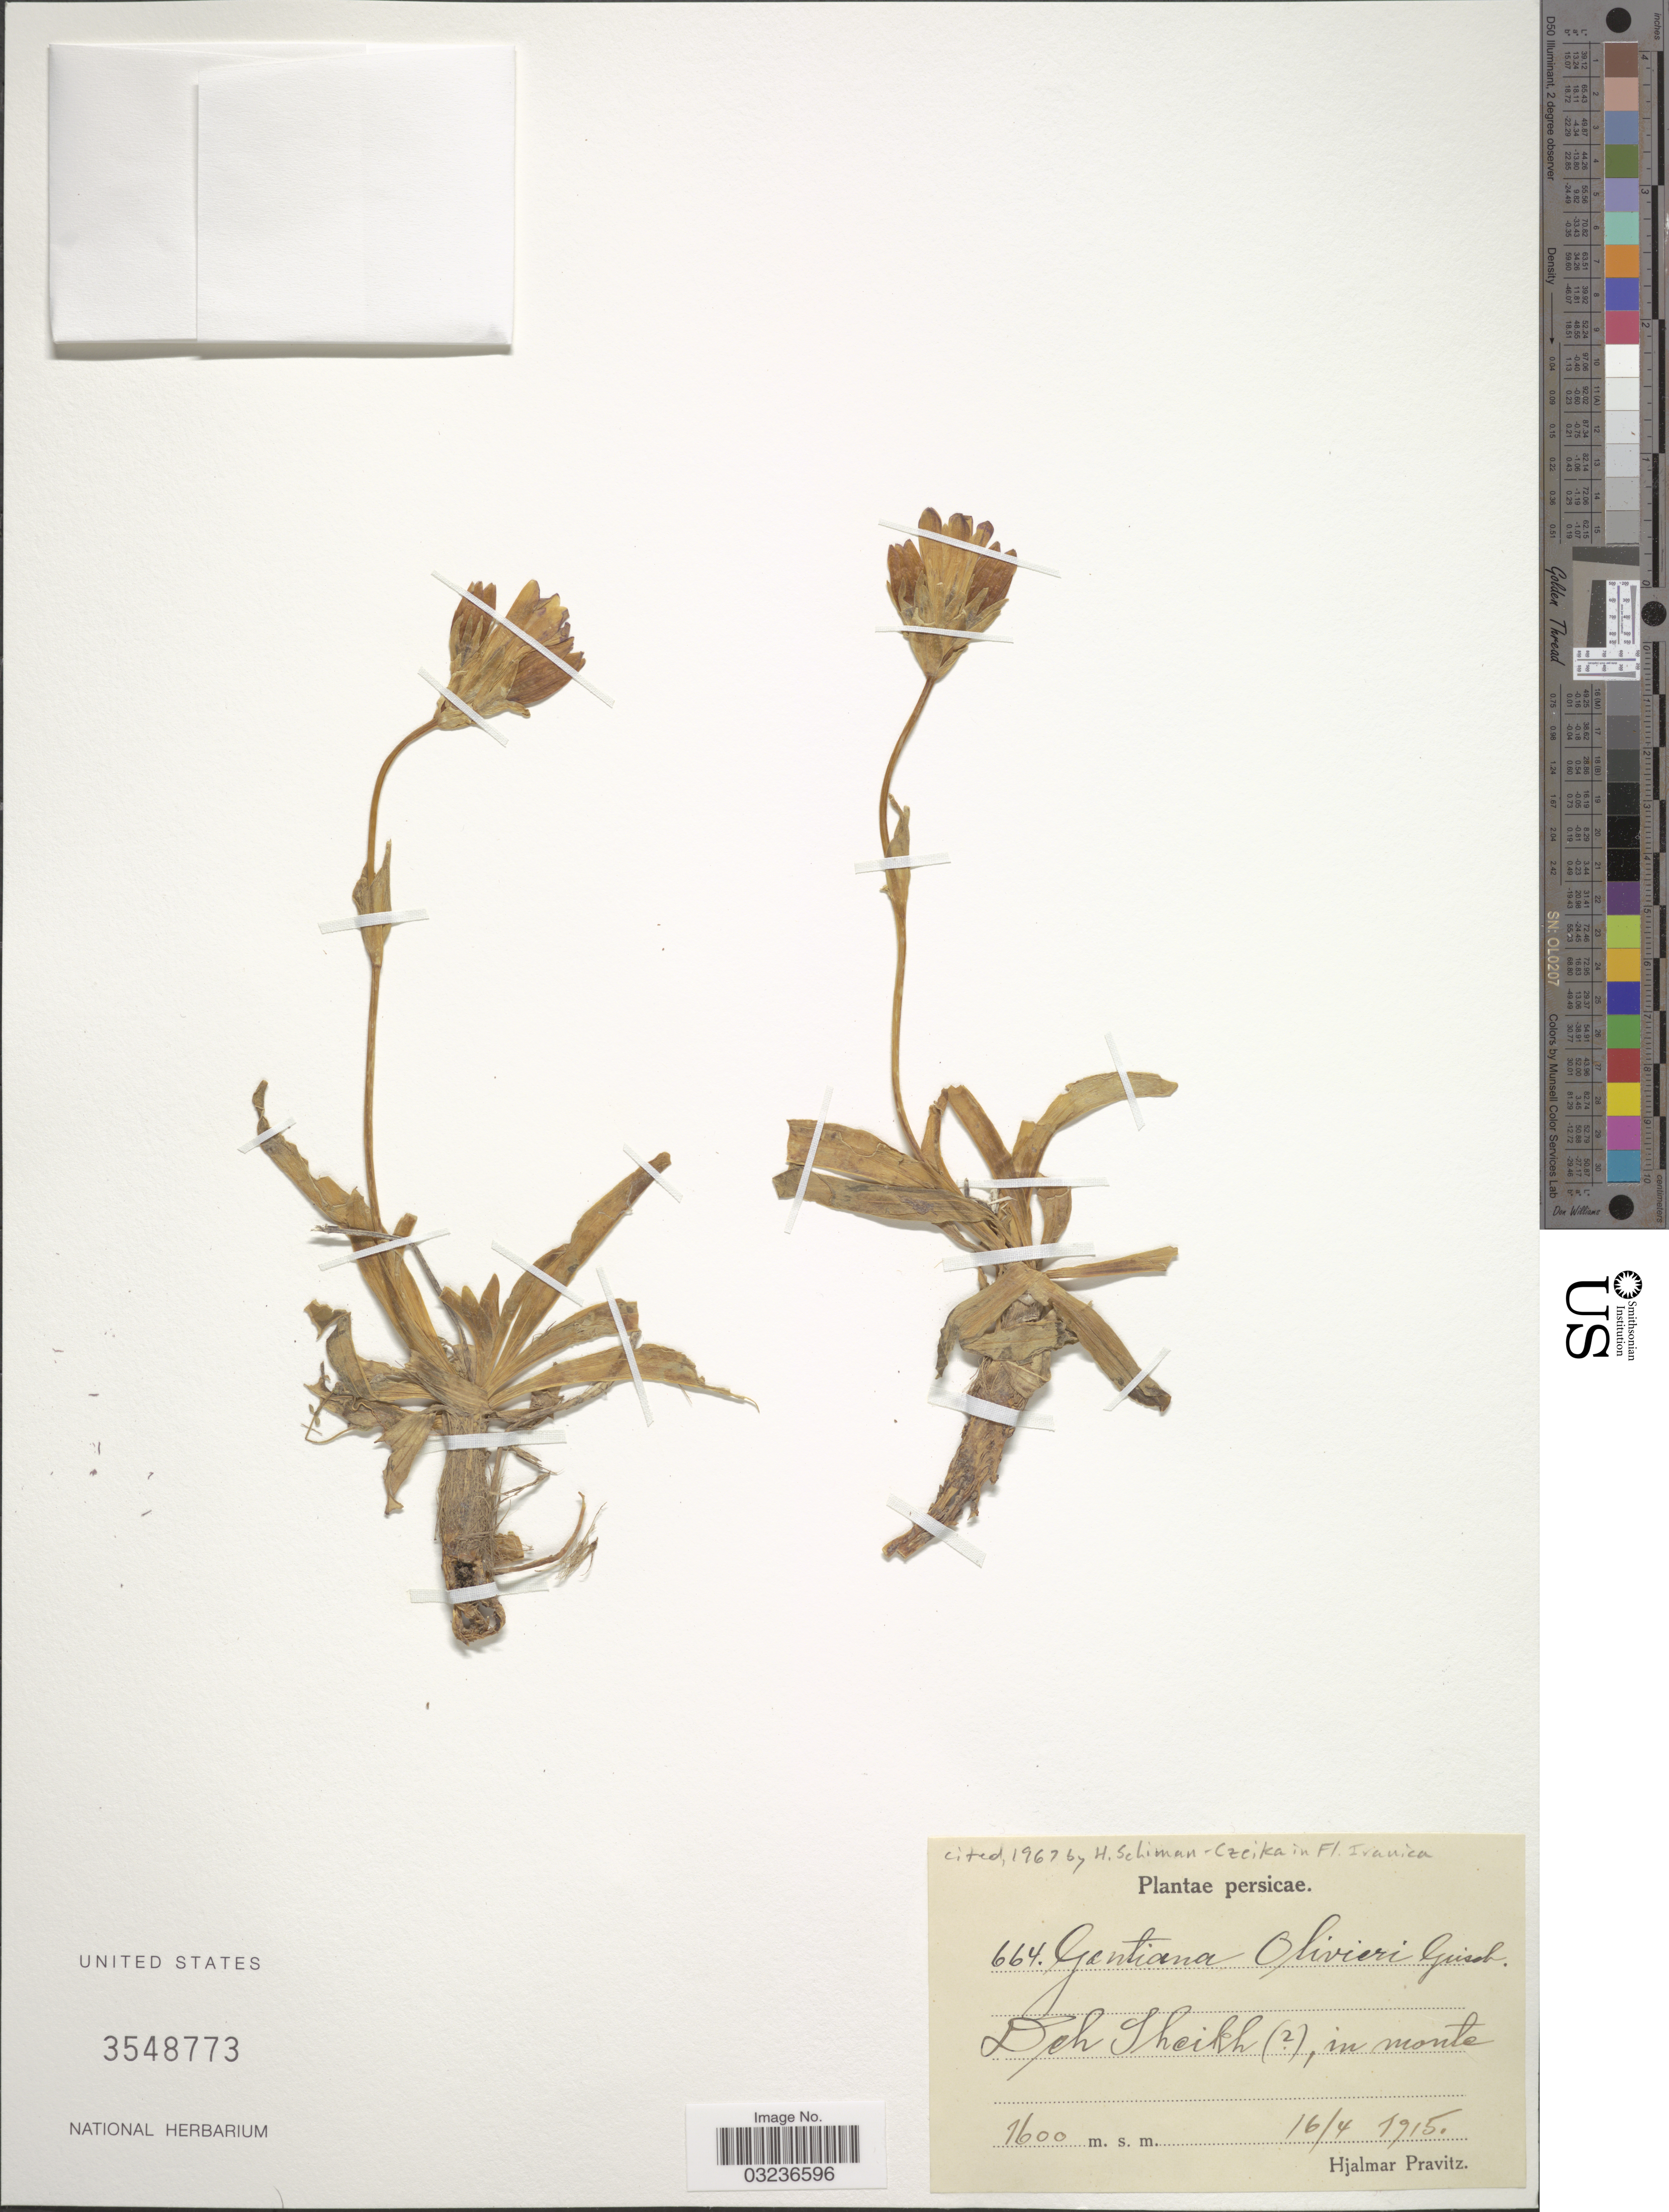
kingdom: Plantae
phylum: Tracheophyta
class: Magnoliopsida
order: Gentianales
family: Gentianaceae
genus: Gentiana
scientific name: Gentiana decumbens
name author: L. f.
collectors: H. Pravitz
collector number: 664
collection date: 1915-04-16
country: Iran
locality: Persicae. Deh Sheikh, in monte.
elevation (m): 1600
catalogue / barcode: US 3548773